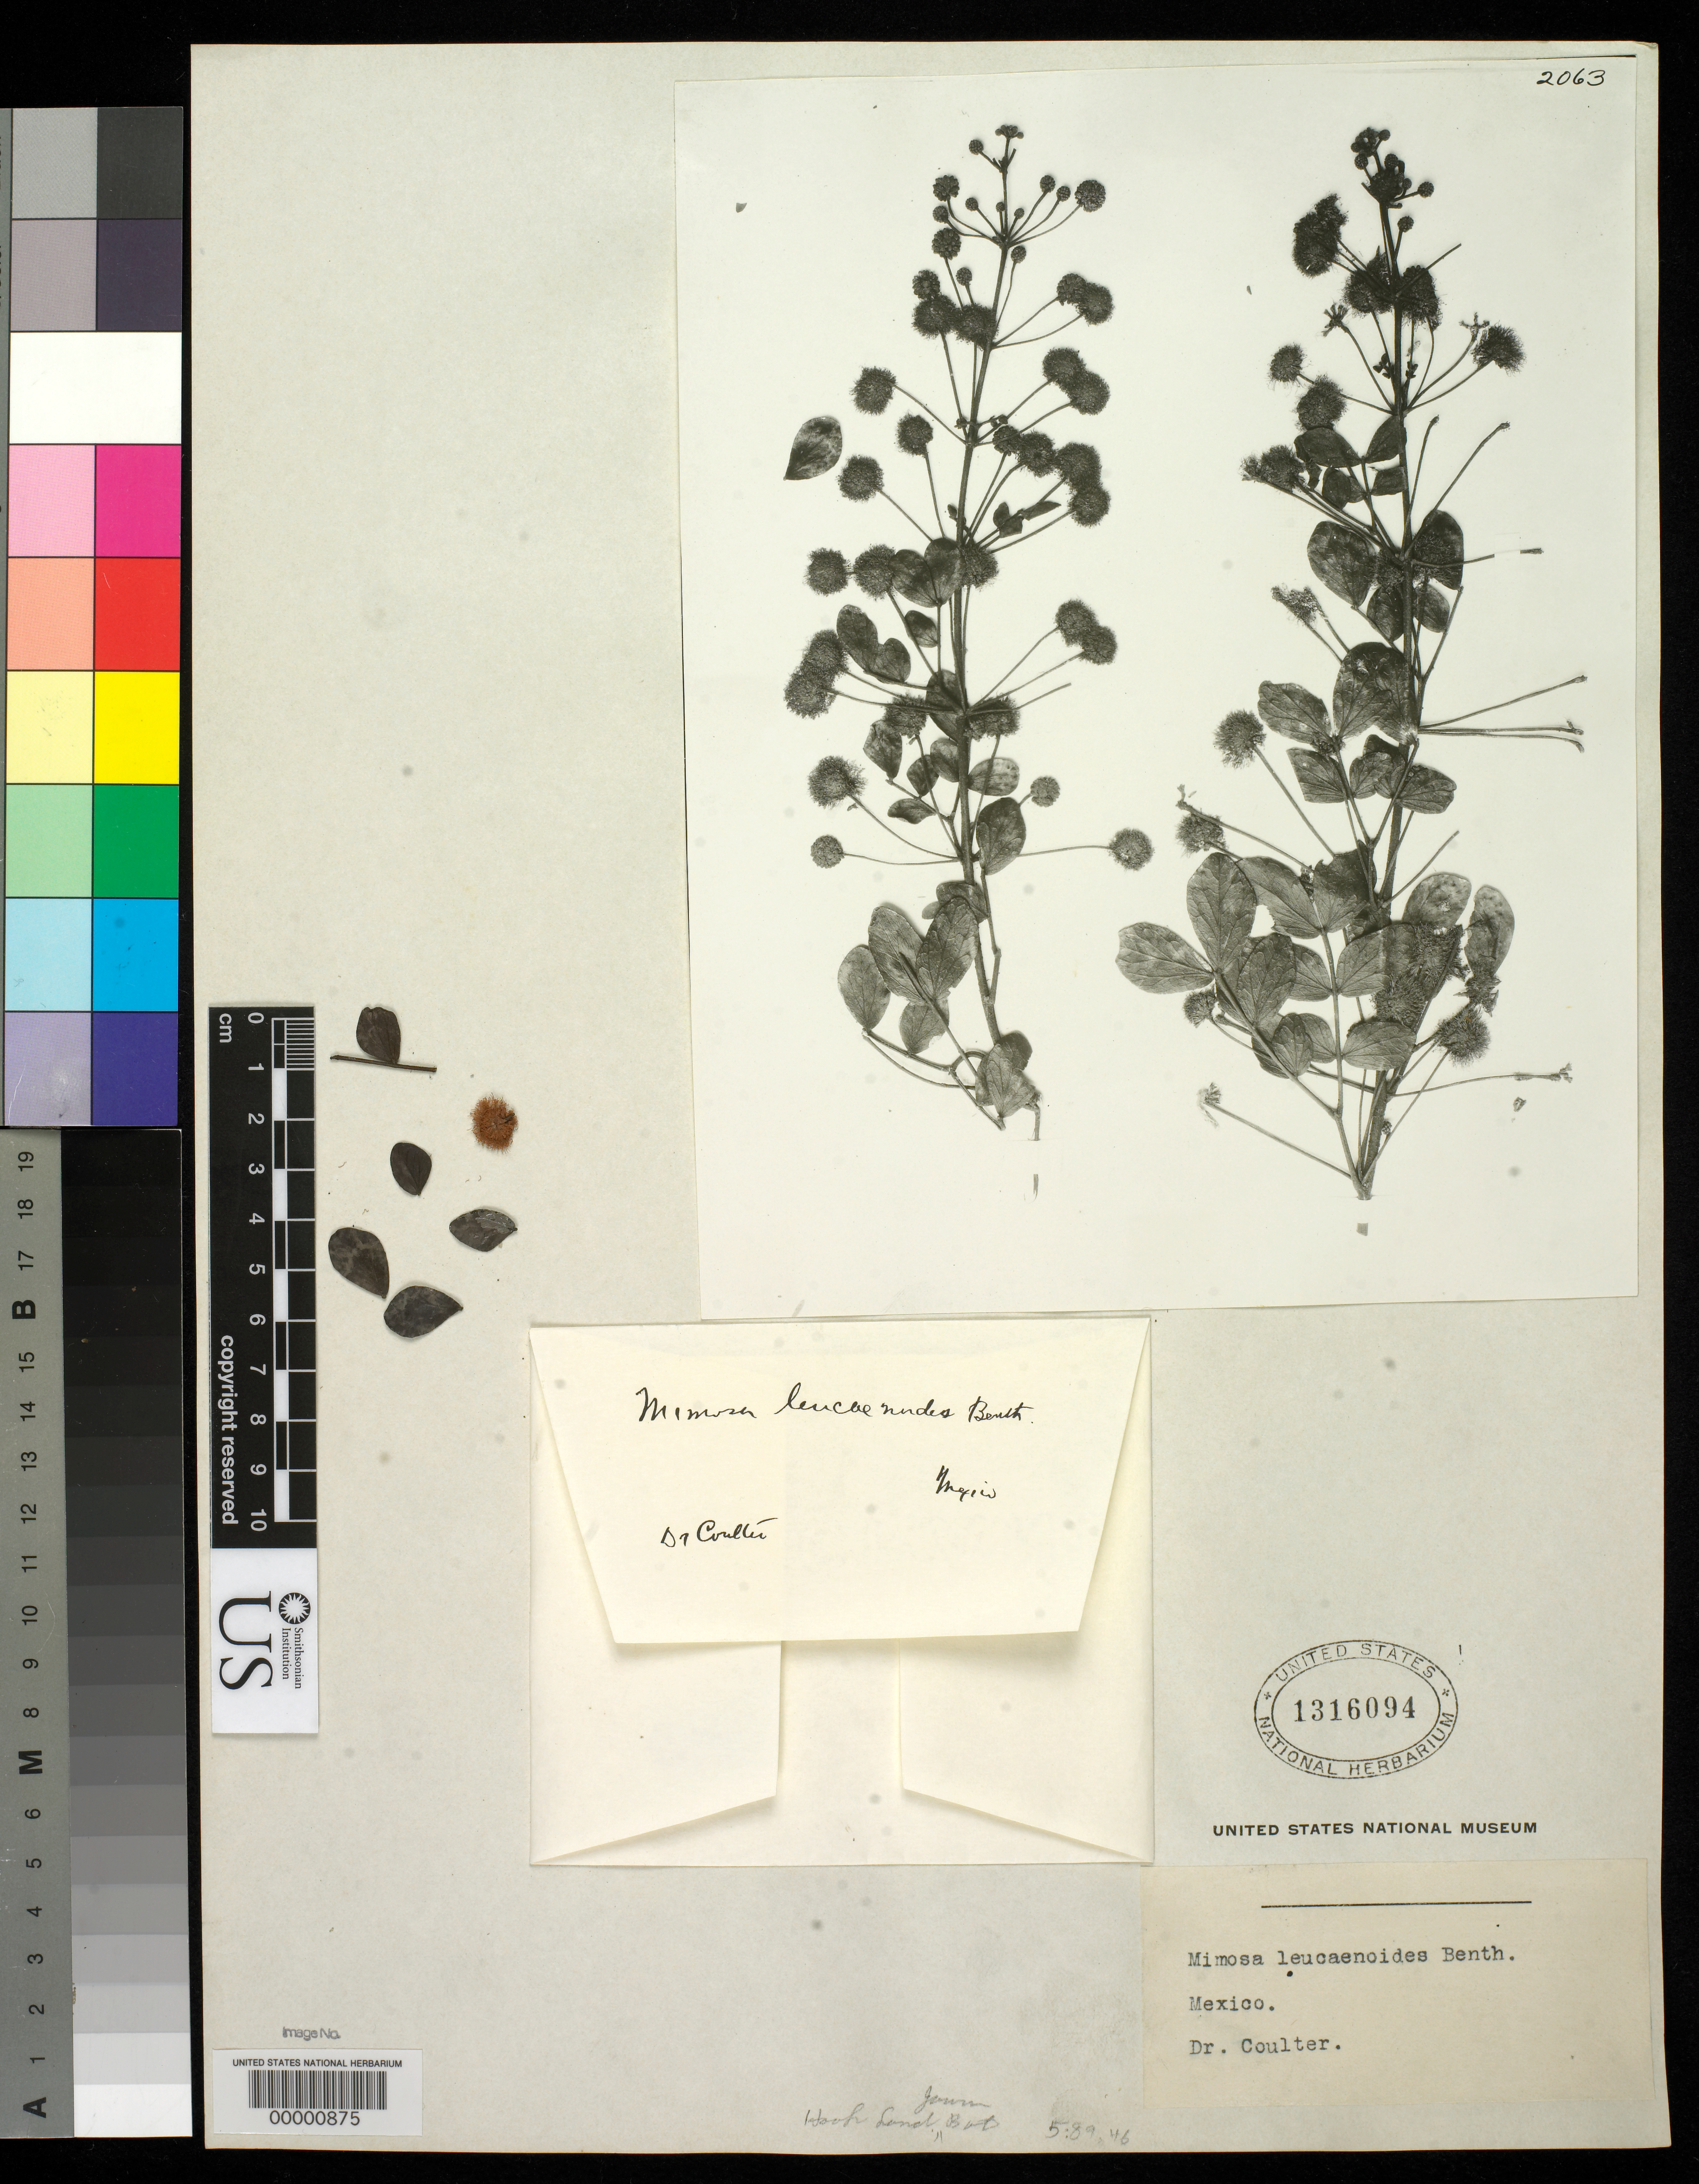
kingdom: Plantae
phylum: Tracheophyta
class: Magnoliopsida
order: Fabales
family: Fabaceae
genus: Mimosa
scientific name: Mimosa leucaenoides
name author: Benth.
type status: Type Fragment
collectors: J. M. Coulter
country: Mexico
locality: E of Monserrat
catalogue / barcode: US 1316094